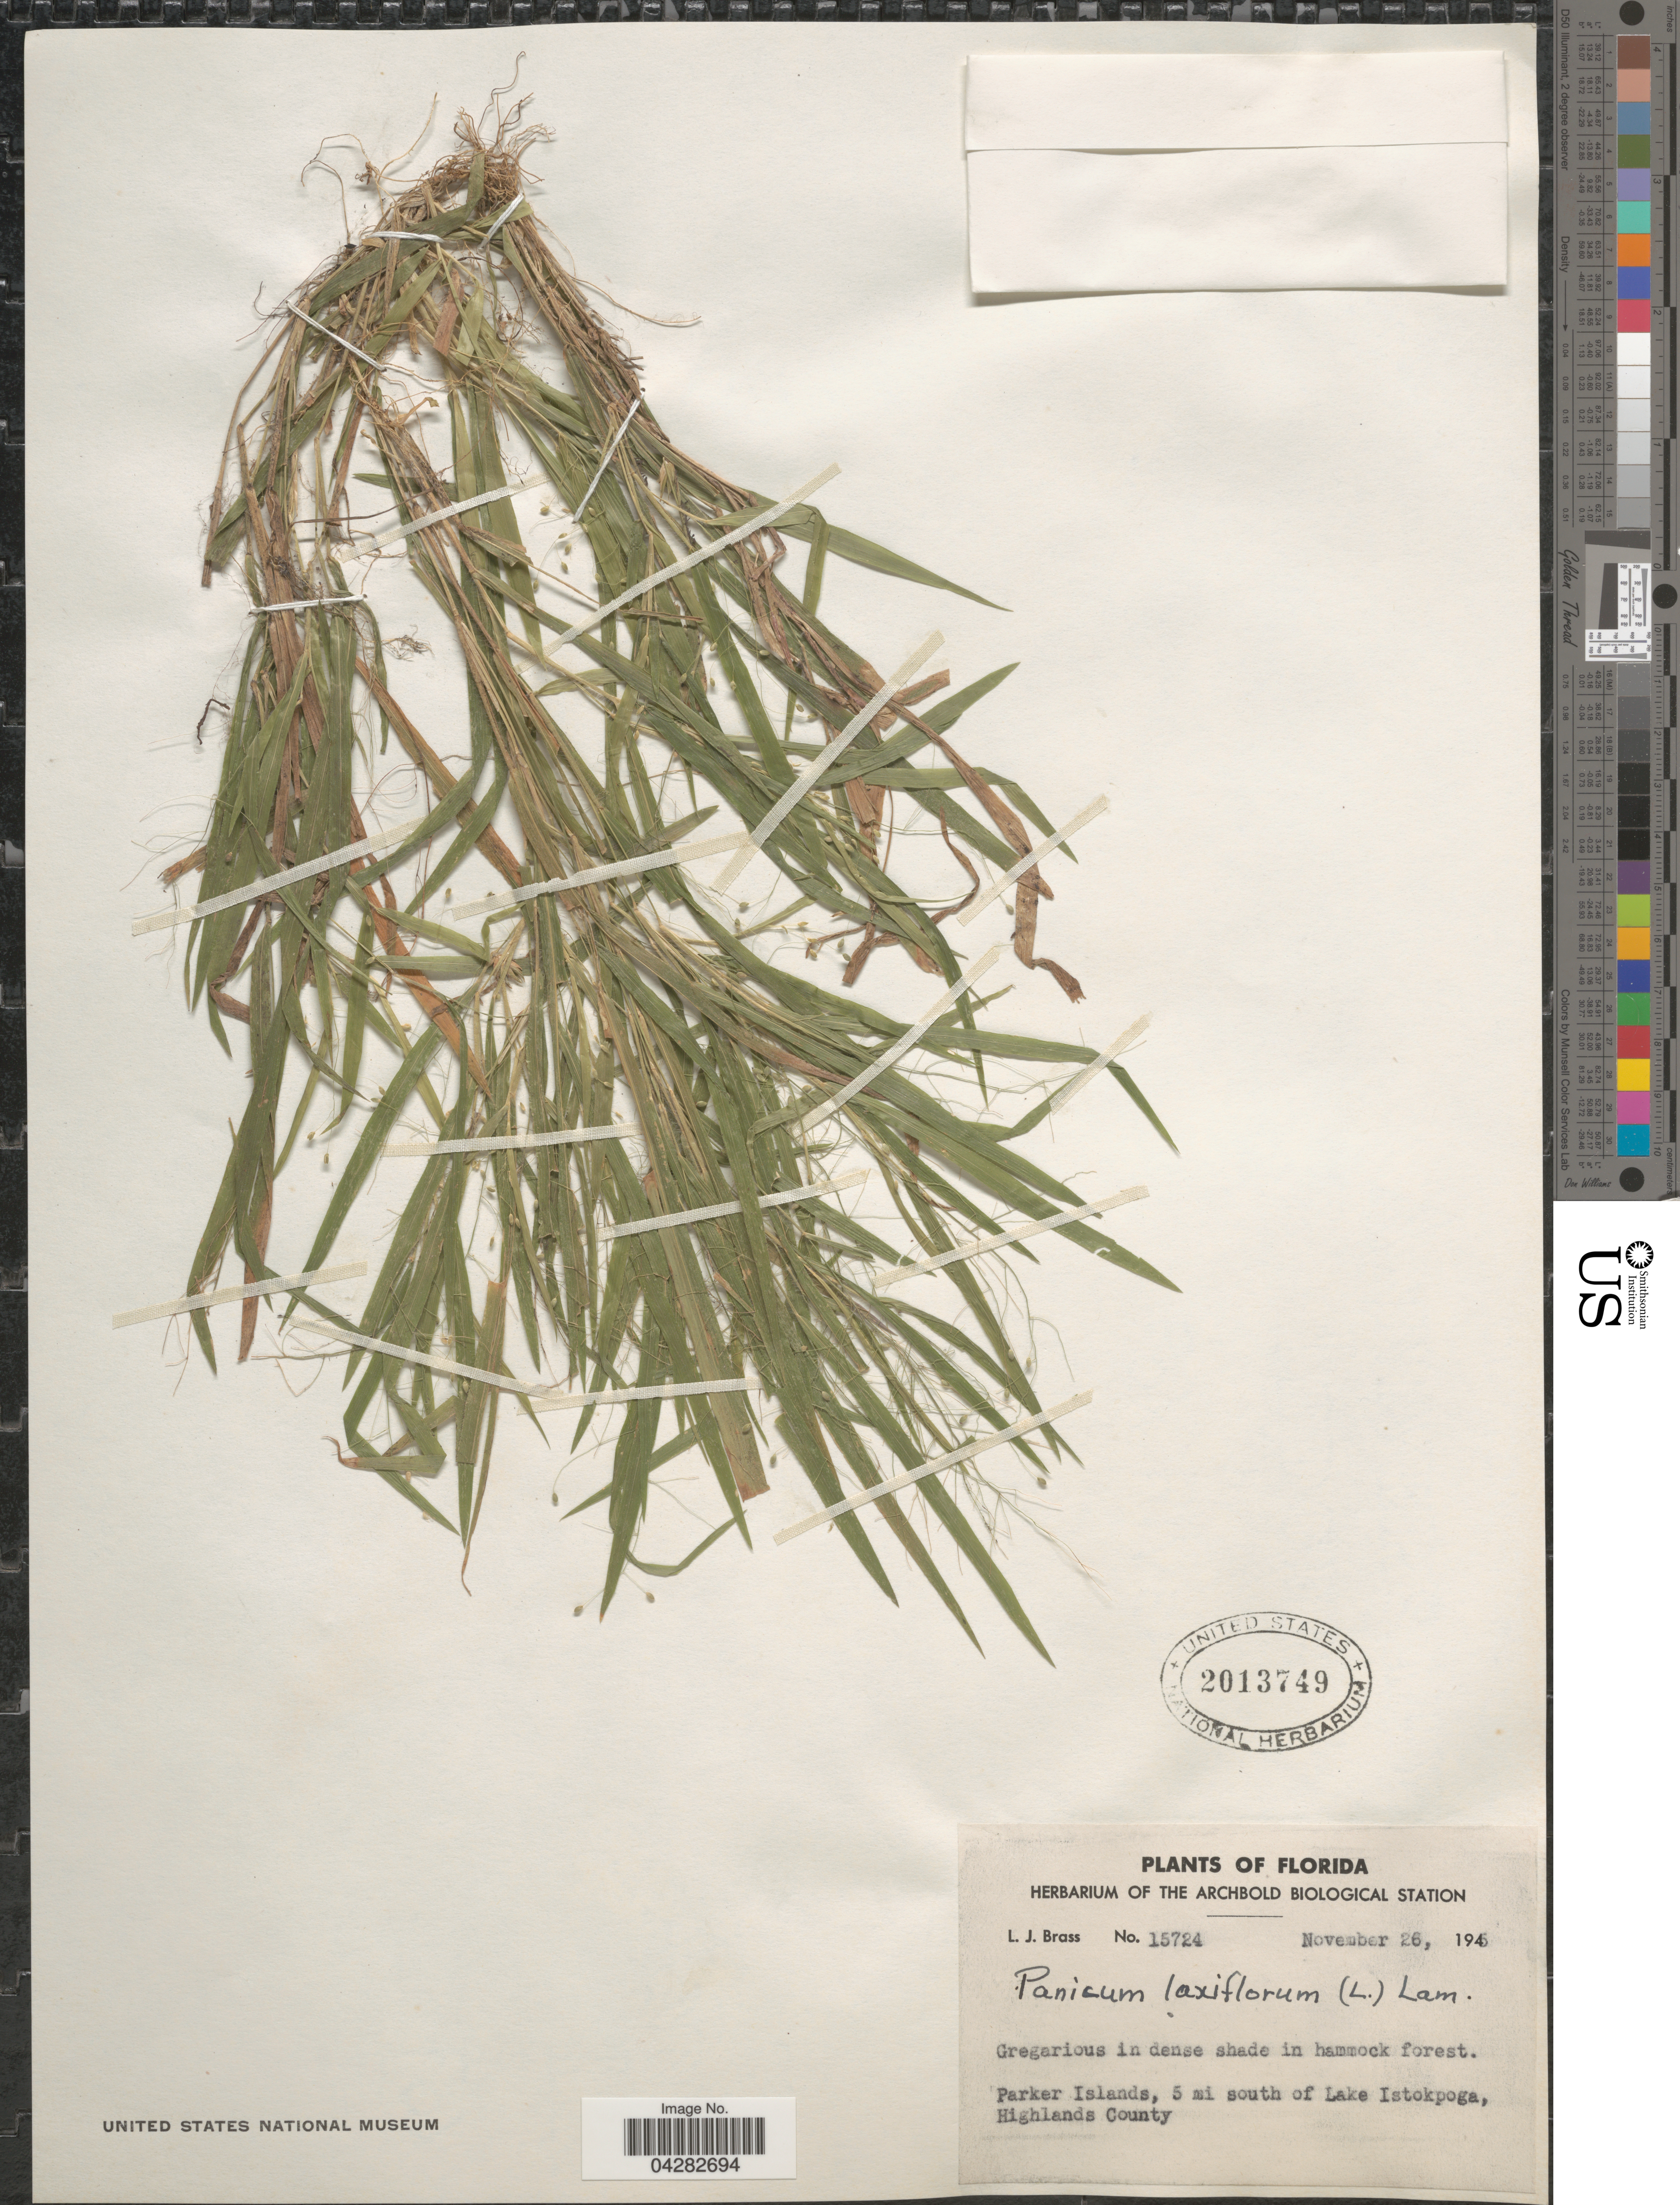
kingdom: Plantae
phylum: Tracheophyta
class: Liliopsida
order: Poales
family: Poaceae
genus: Dichanthelium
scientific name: Dichanthelium laxiflorum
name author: (Lam.) Gould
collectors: L. J. Brass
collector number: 15724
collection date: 1945-11-26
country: United States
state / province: Florida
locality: Parker Islands, 5 mi south of Lake Istokpoga, Highlands County.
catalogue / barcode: US 2013749